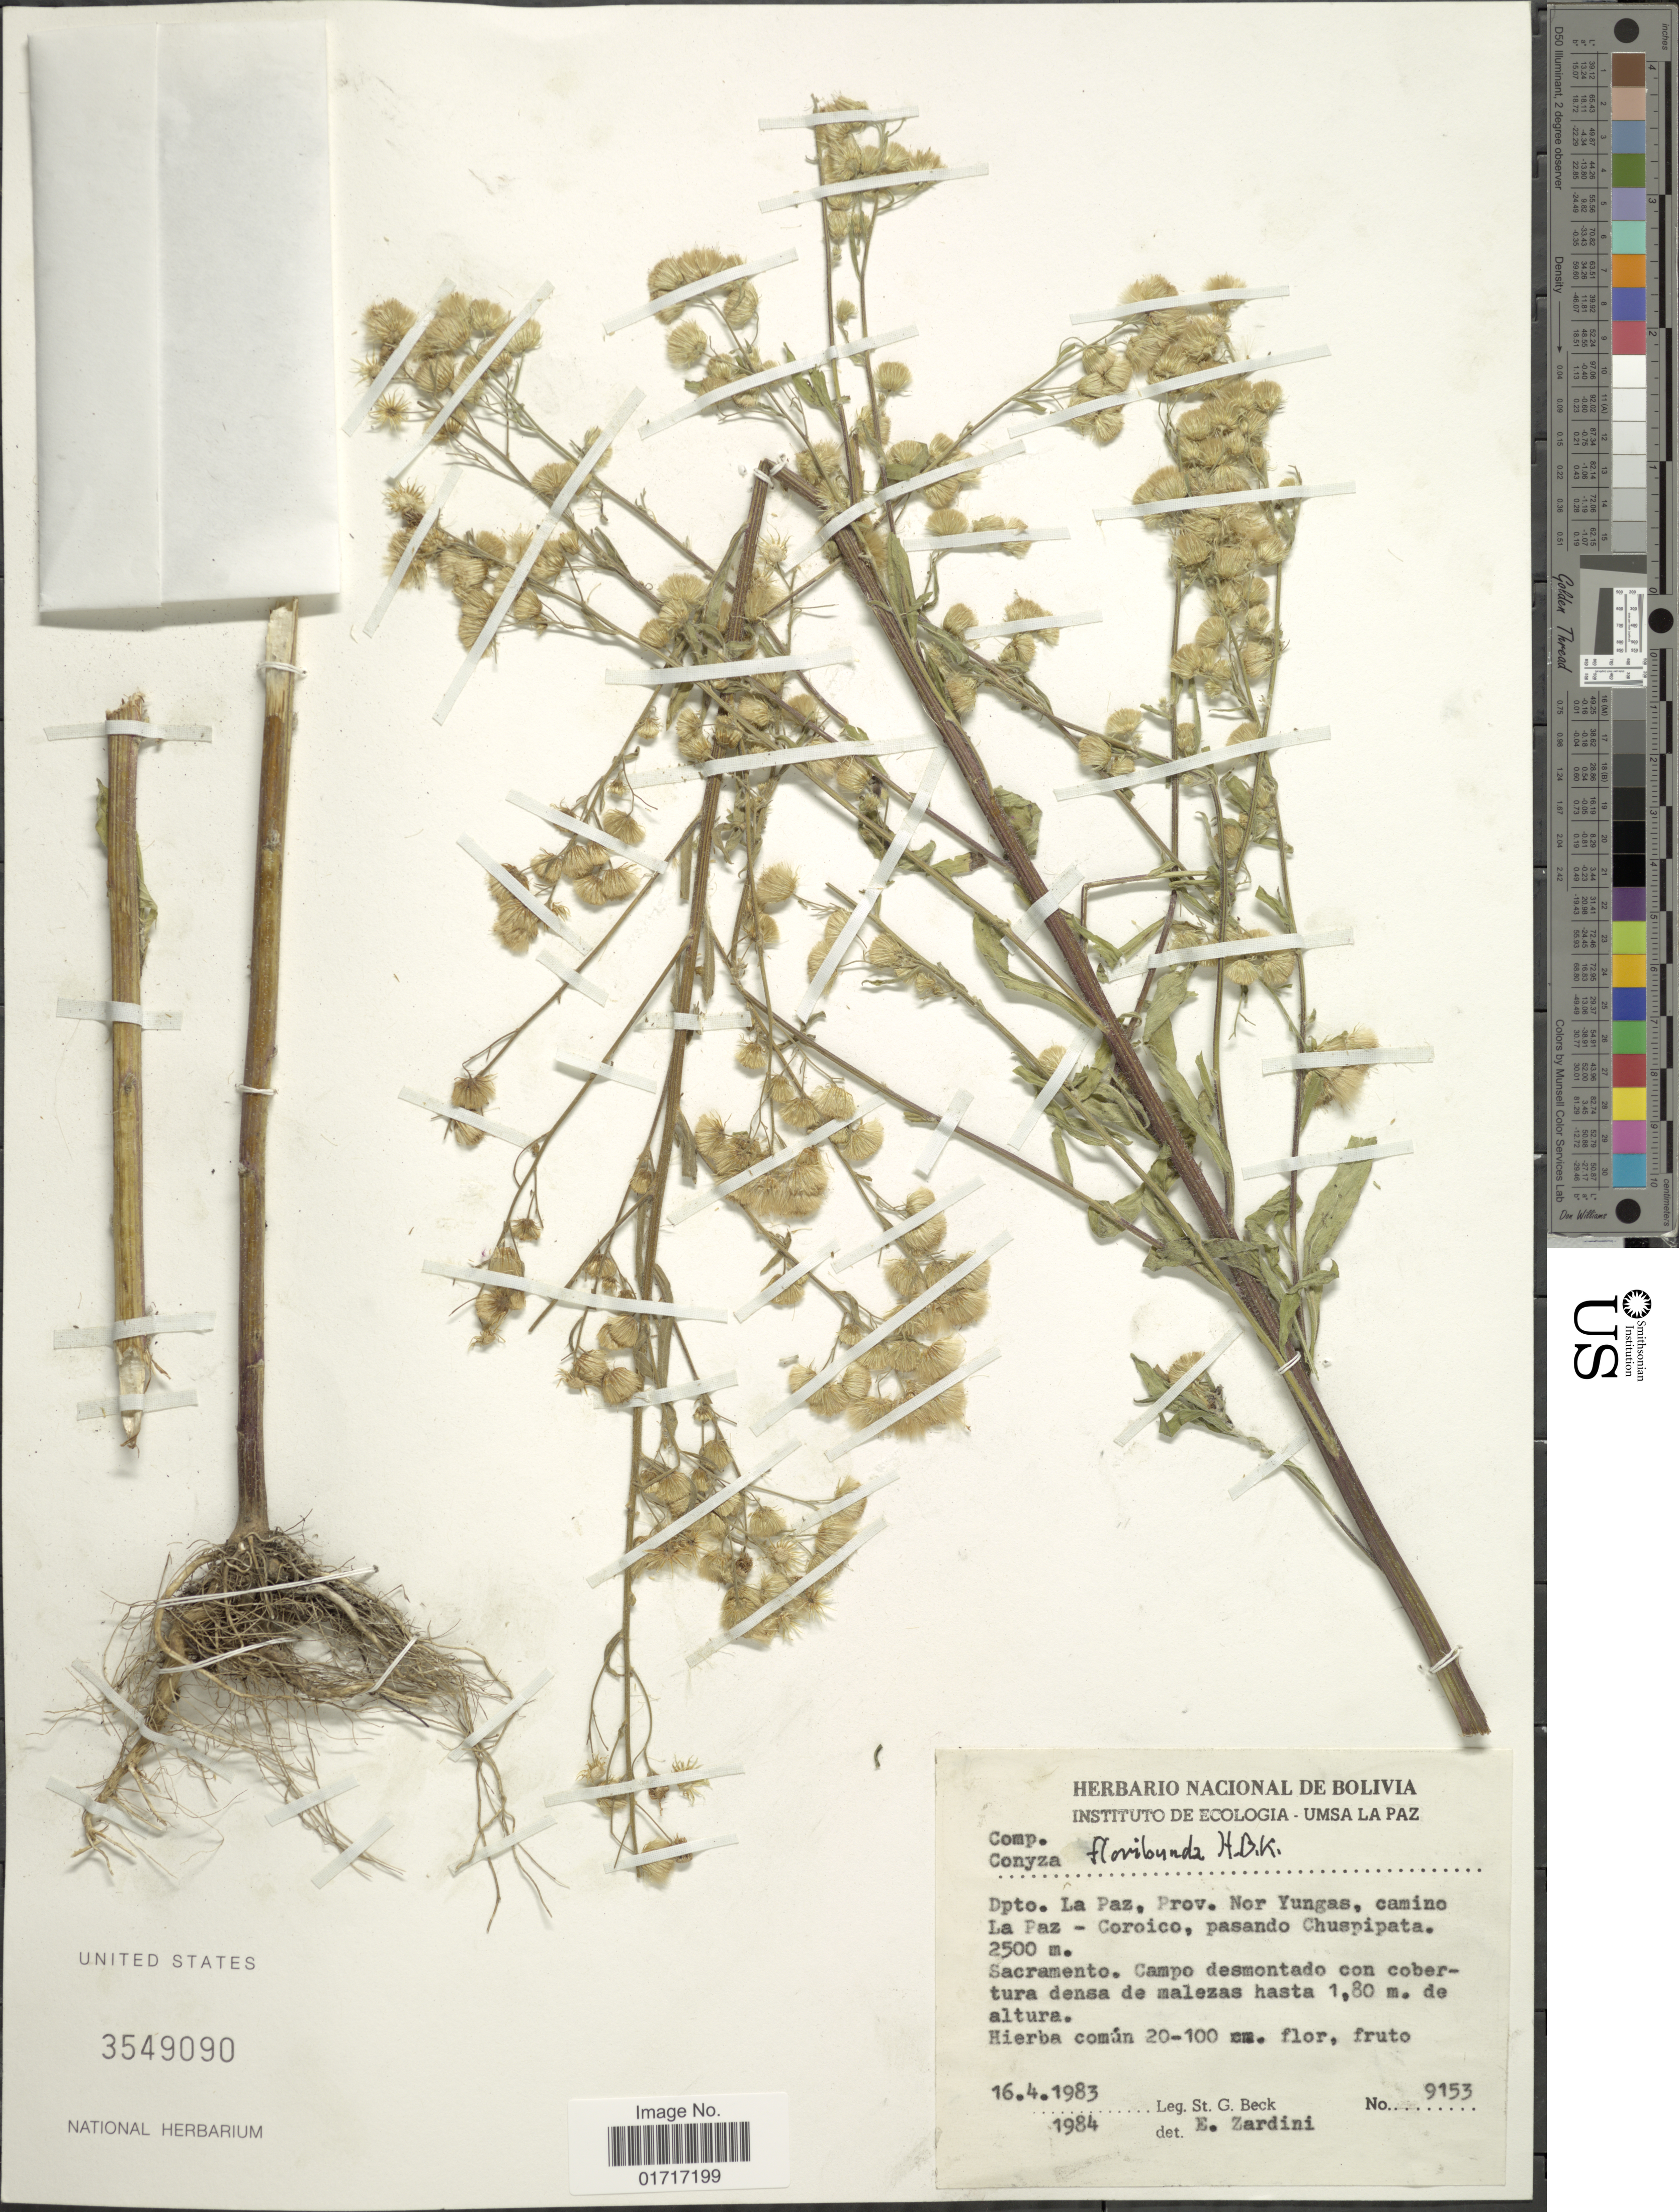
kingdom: Plantae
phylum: Tracheophyta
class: Magnoliopsida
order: Asterales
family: Asteraceae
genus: Conyza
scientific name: Conyza floribunda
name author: Kunth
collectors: S. G. Beck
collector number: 9153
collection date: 1983-04-16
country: Bolivia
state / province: La Paz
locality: Dpto. La Paz, Prov. Nor Yungas, camino La Paz - Coroico, pasando Chuspipata.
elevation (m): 2500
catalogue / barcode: US 3549090